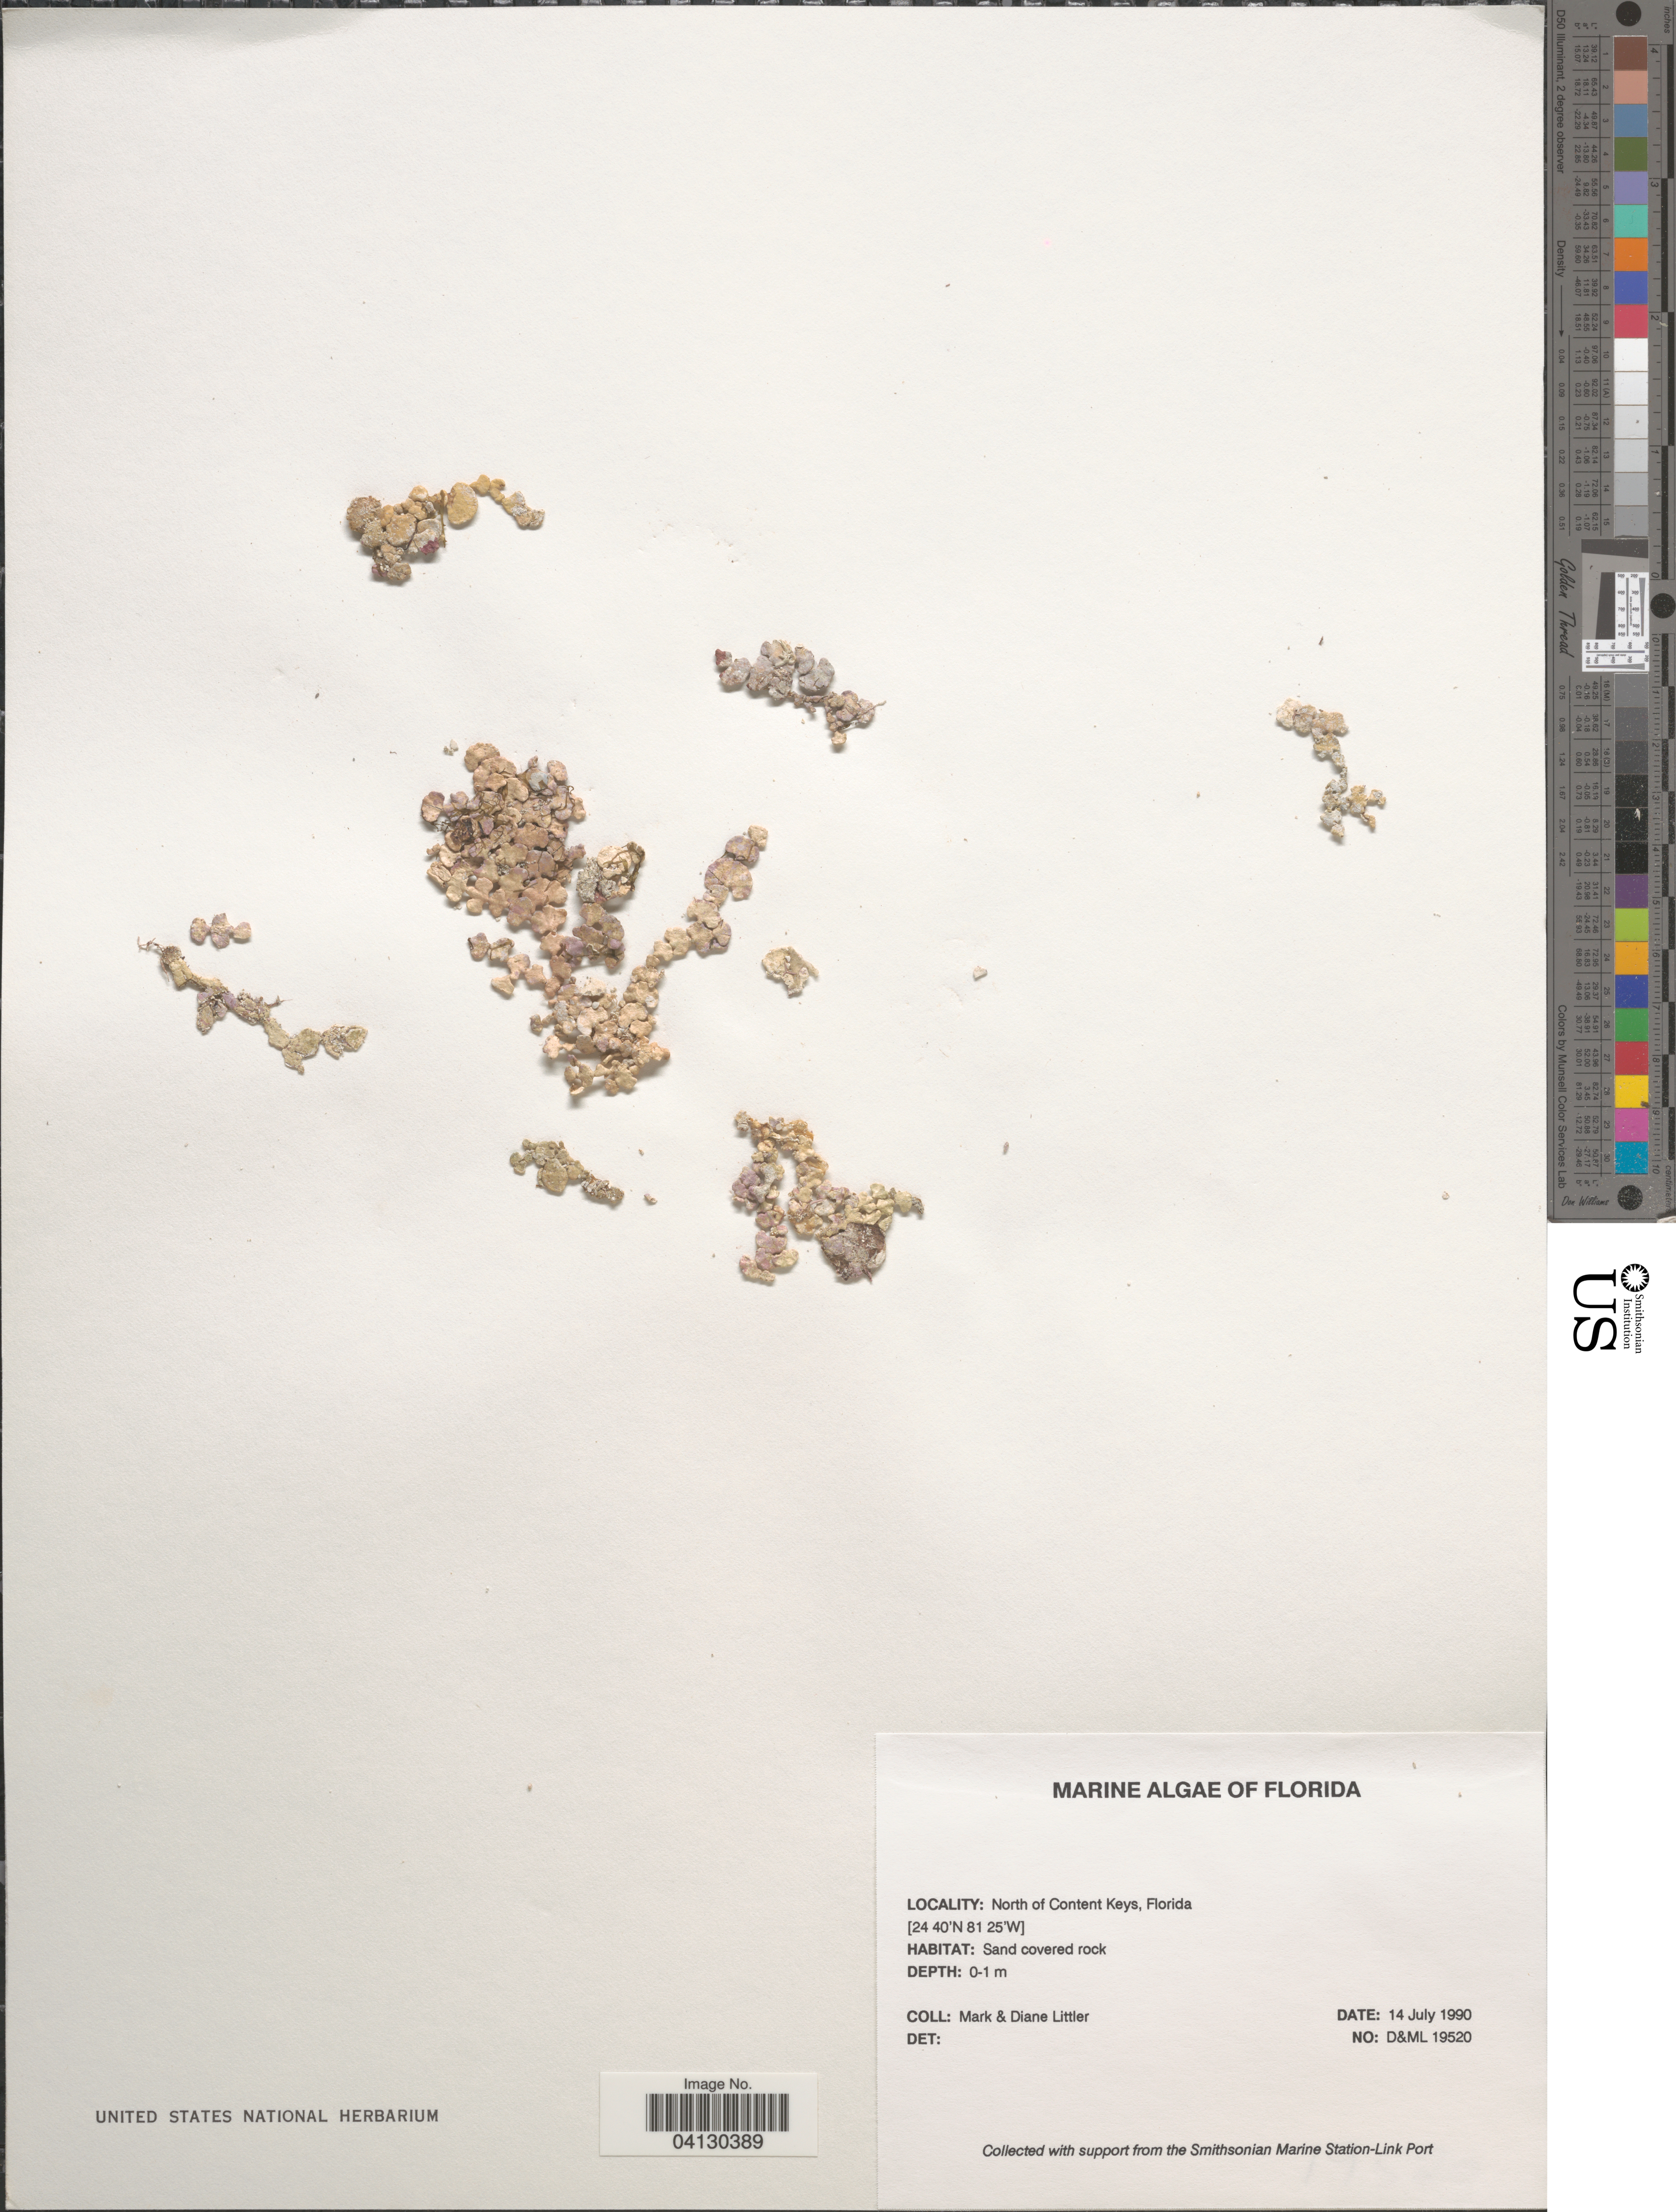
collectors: M. M. Littler & D. S. Littler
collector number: D&ML19520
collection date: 1990-07-14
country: United States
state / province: Florida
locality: North of Content Keys.